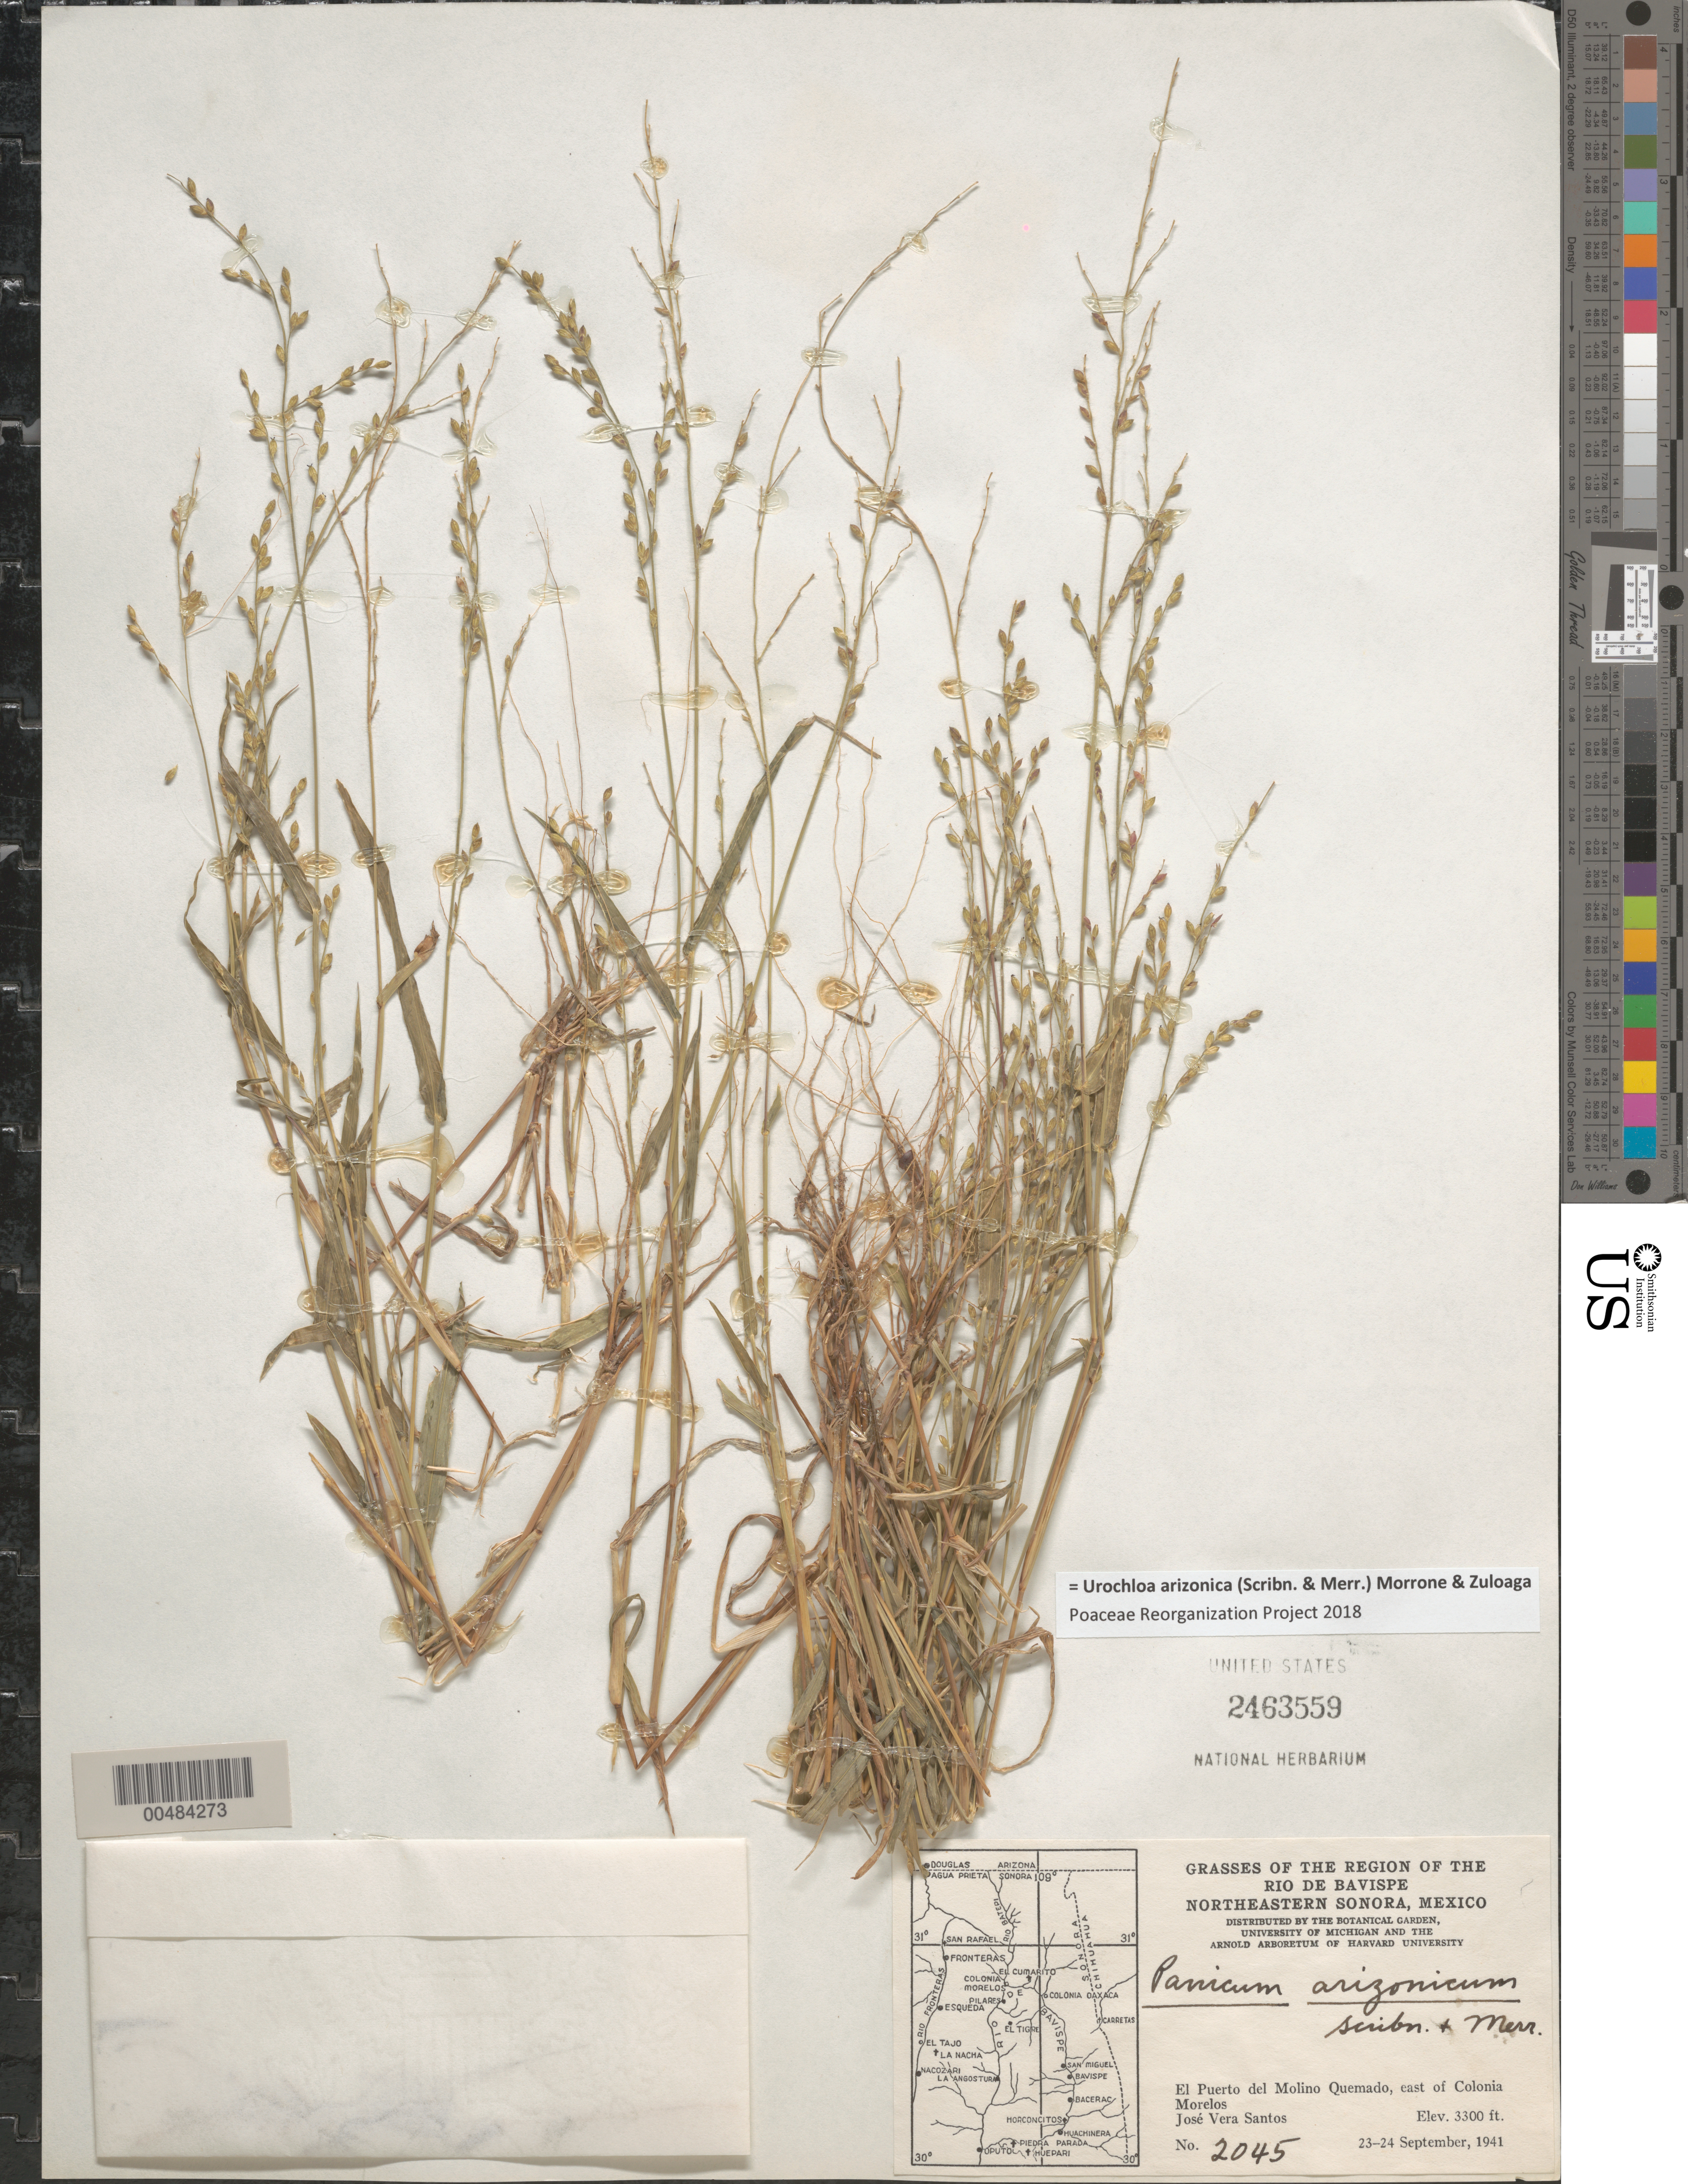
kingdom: Plantae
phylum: Tracheophyta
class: Liliopsida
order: Poales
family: Poaceae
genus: Brachiaria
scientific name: Brachiaria arizonicum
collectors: J. V. Santos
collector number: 2045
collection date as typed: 23 Sep 1941 to 24 Sep 1941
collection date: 1941-09-23/1941-09-24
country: Mexico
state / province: Sonora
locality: Region of the Rio de Bavispe, NE Sonora, El Puerto del Molino Quemado, E of Colonia Morelos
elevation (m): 1006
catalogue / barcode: US 2463559